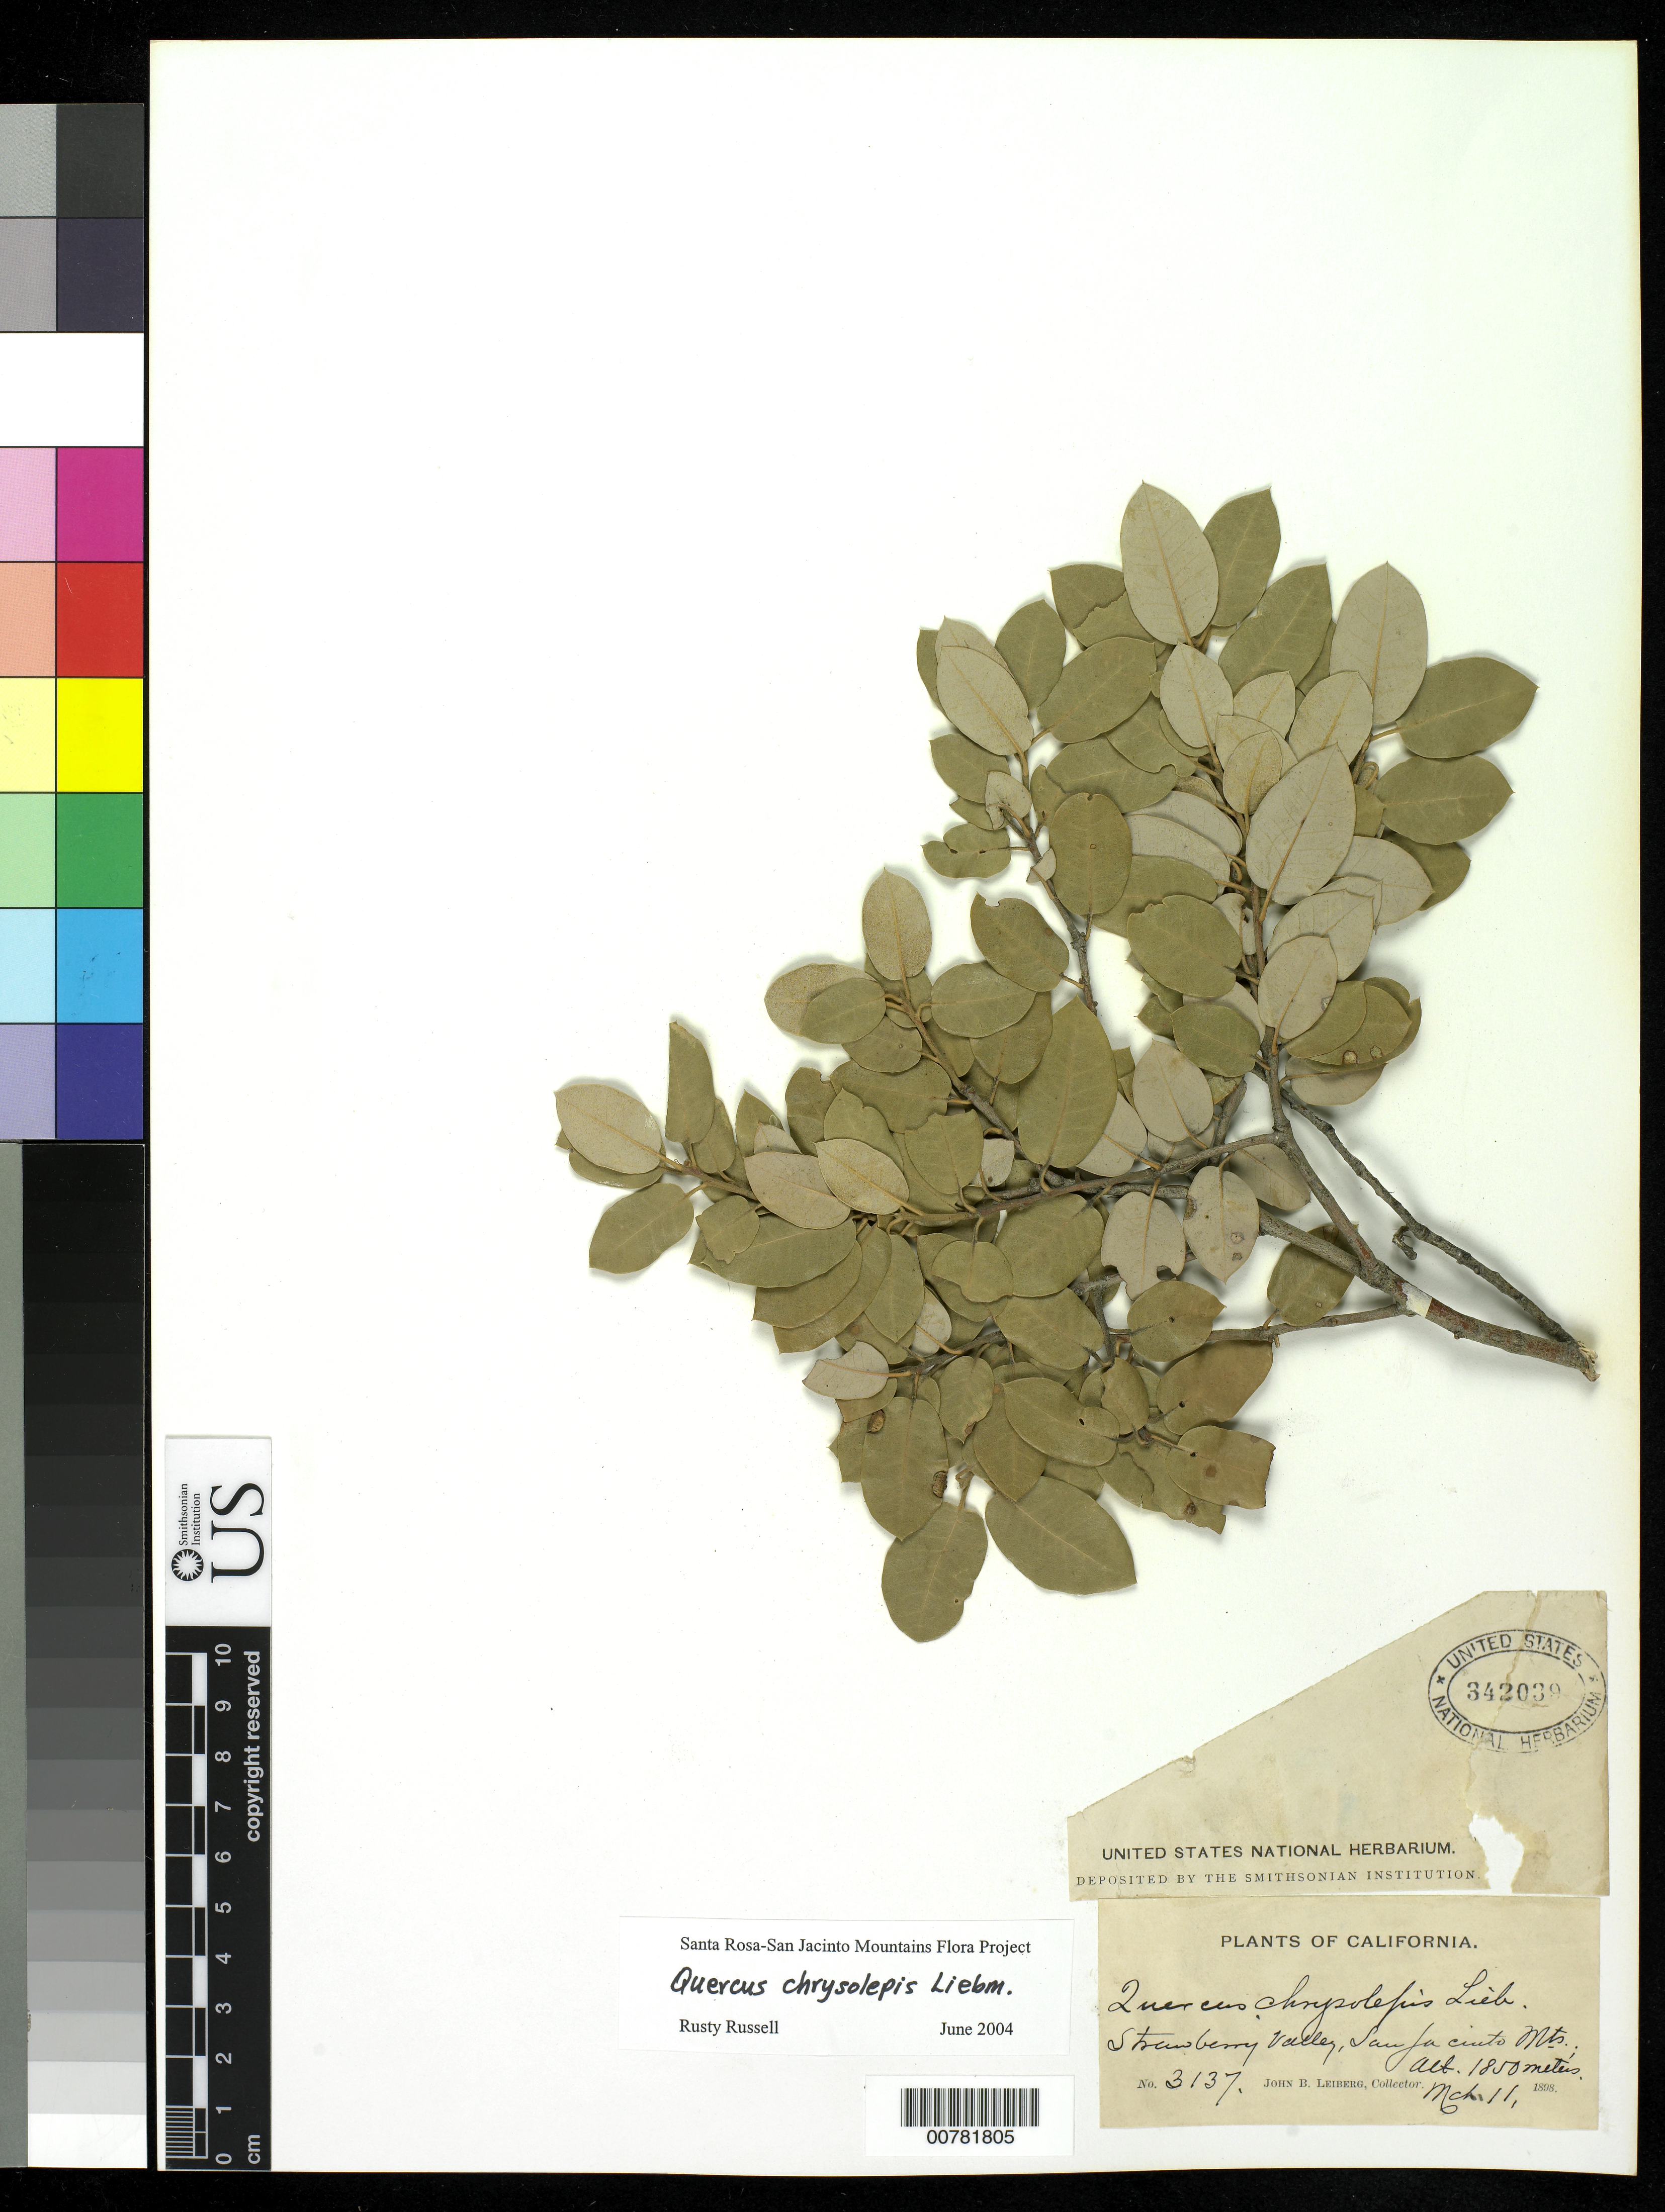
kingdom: Plantae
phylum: Tracheophyta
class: Magnoliopsida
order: Fagales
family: Fagaceae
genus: Quercus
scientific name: Quercus chrysolepis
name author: Liebm.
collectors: J. B. Leiberg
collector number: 3137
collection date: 1898-03-11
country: United States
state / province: California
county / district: Riverside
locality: Strawberry Valley. San Jacinto Mts.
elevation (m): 1850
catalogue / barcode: US 342039